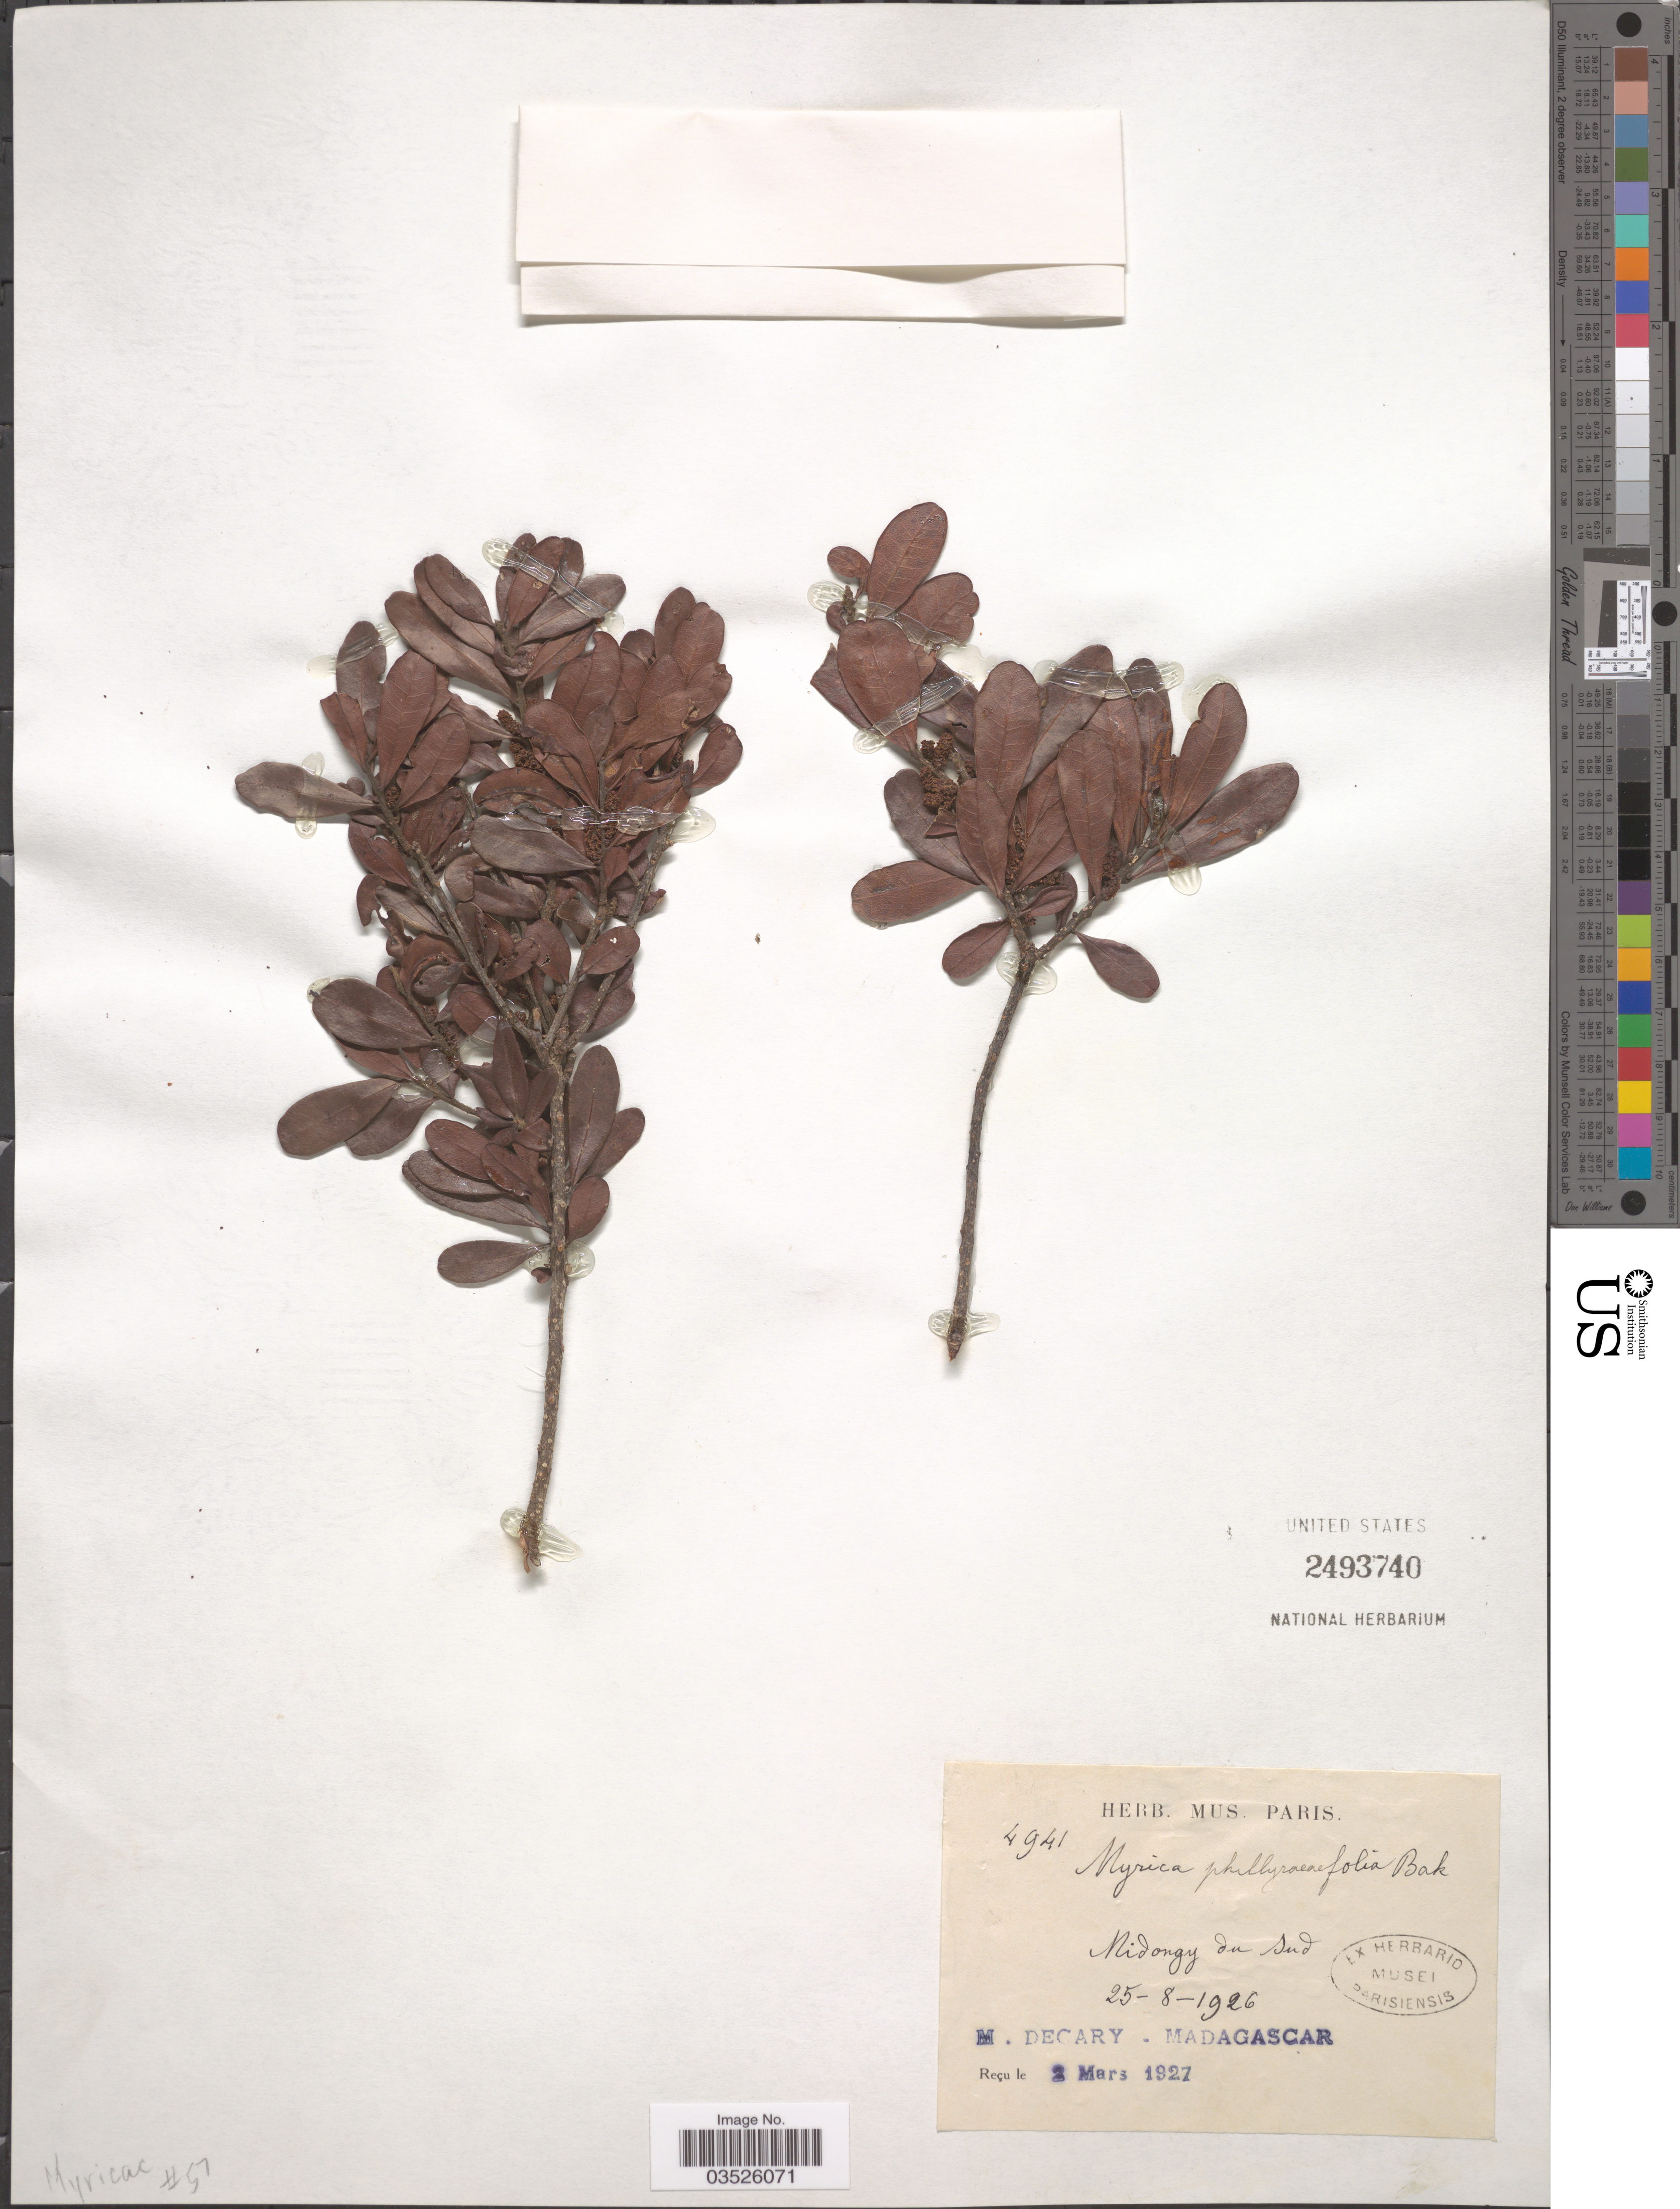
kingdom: Plantae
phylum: Tracheophyta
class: Magnoliopsida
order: Fagales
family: Myricaceae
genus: Morella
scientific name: Morella salicifolia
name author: (Hochst. ex A. Rich.) Verdc. & Polhill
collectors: R. Decary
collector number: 4941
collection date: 1926-08-25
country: Madagascar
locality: Midongy du sud.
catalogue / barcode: US 2493740